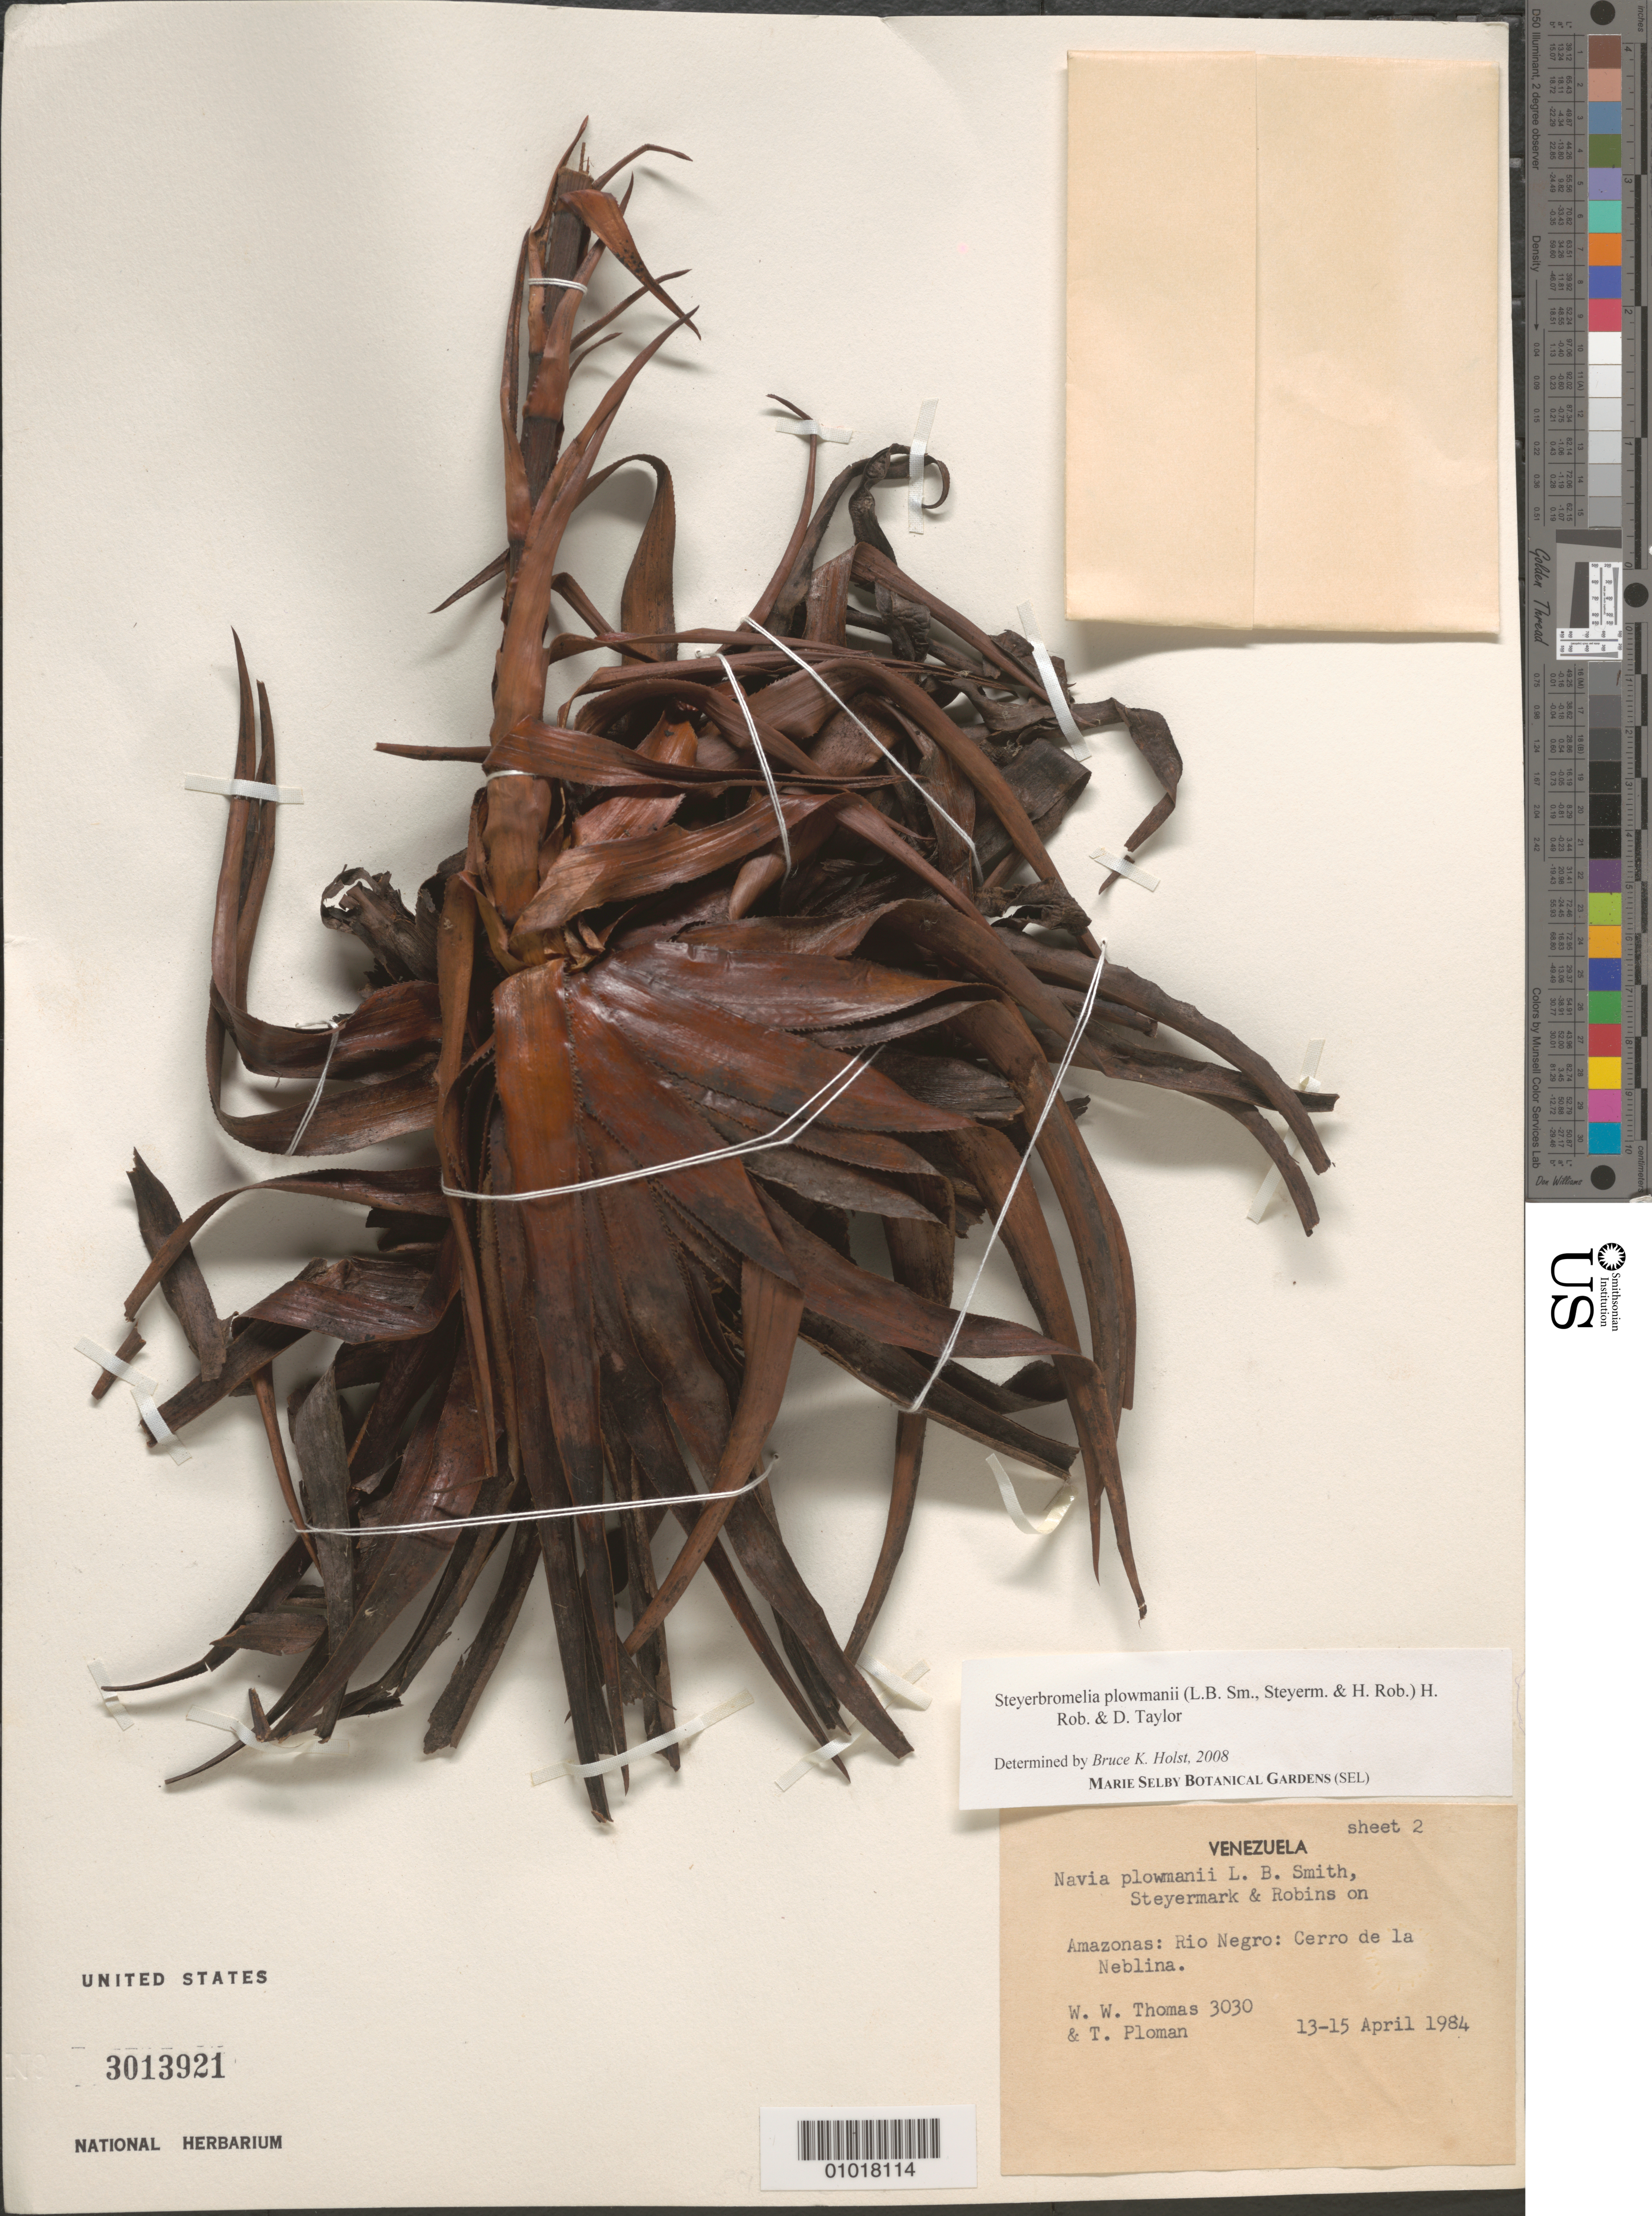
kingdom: Plantae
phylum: Tracheophyta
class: Liliopsida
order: Poales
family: Bromeliaceae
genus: Steyerbromelia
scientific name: Steyerbromelia plowmanii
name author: (L.B. Sm. et al.) H. Rob. & D.C. Taylor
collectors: W. W. Thomas & T. Plowman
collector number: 3030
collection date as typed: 13-Apr-84 to 15-Apr-84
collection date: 1984-04-13/1984-04-15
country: Venezuela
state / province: Amazonas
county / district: Río Negro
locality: Cerro de la Neblina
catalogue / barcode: US 3013921